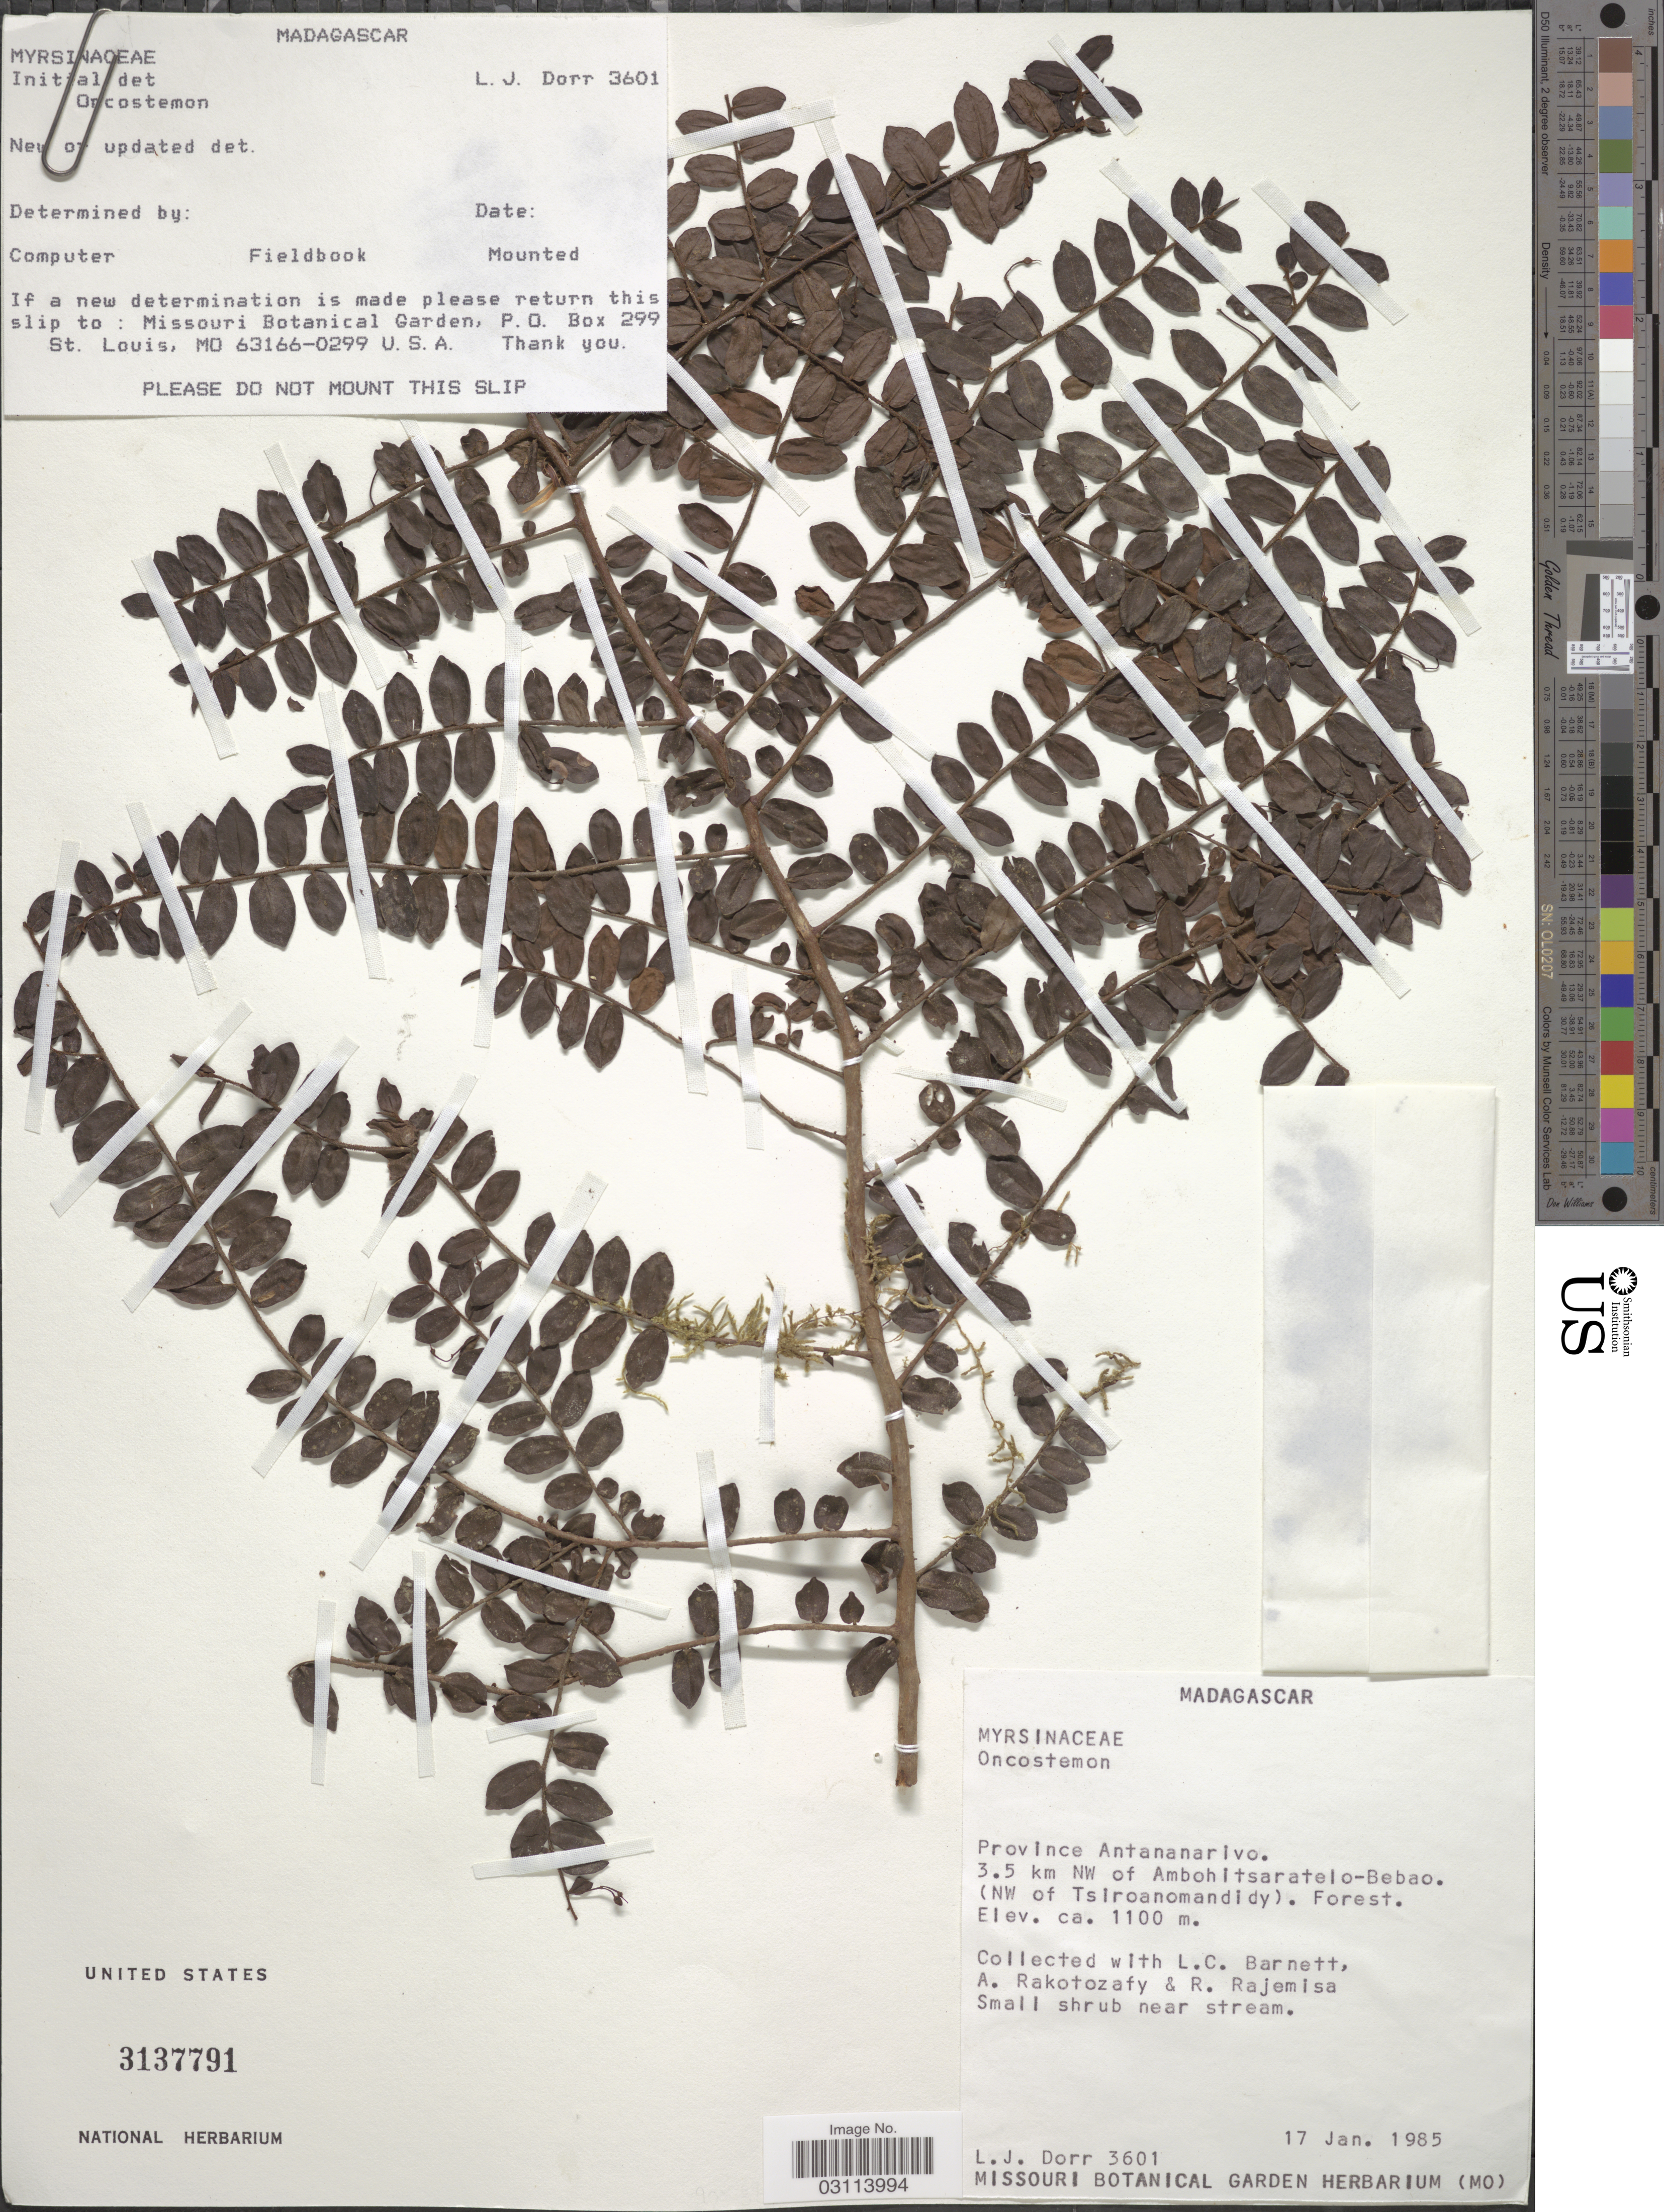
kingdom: Plantae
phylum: Tracheophyta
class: Magnoliopsida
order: Ericales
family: Primulaceae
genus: Oncostemon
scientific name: Oncostemon sp.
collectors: L. J. Dorr, L. C. Barnett, A. Rakotozafy & R. Rajemisa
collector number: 3601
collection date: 1985-01-17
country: Madagascar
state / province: Bongolava / Menabe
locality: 3.5 km NW of Ambohitsaratelo-Bebao. (NW of Tsiroanomandidy).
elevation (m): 1100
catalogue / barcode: US 3137791